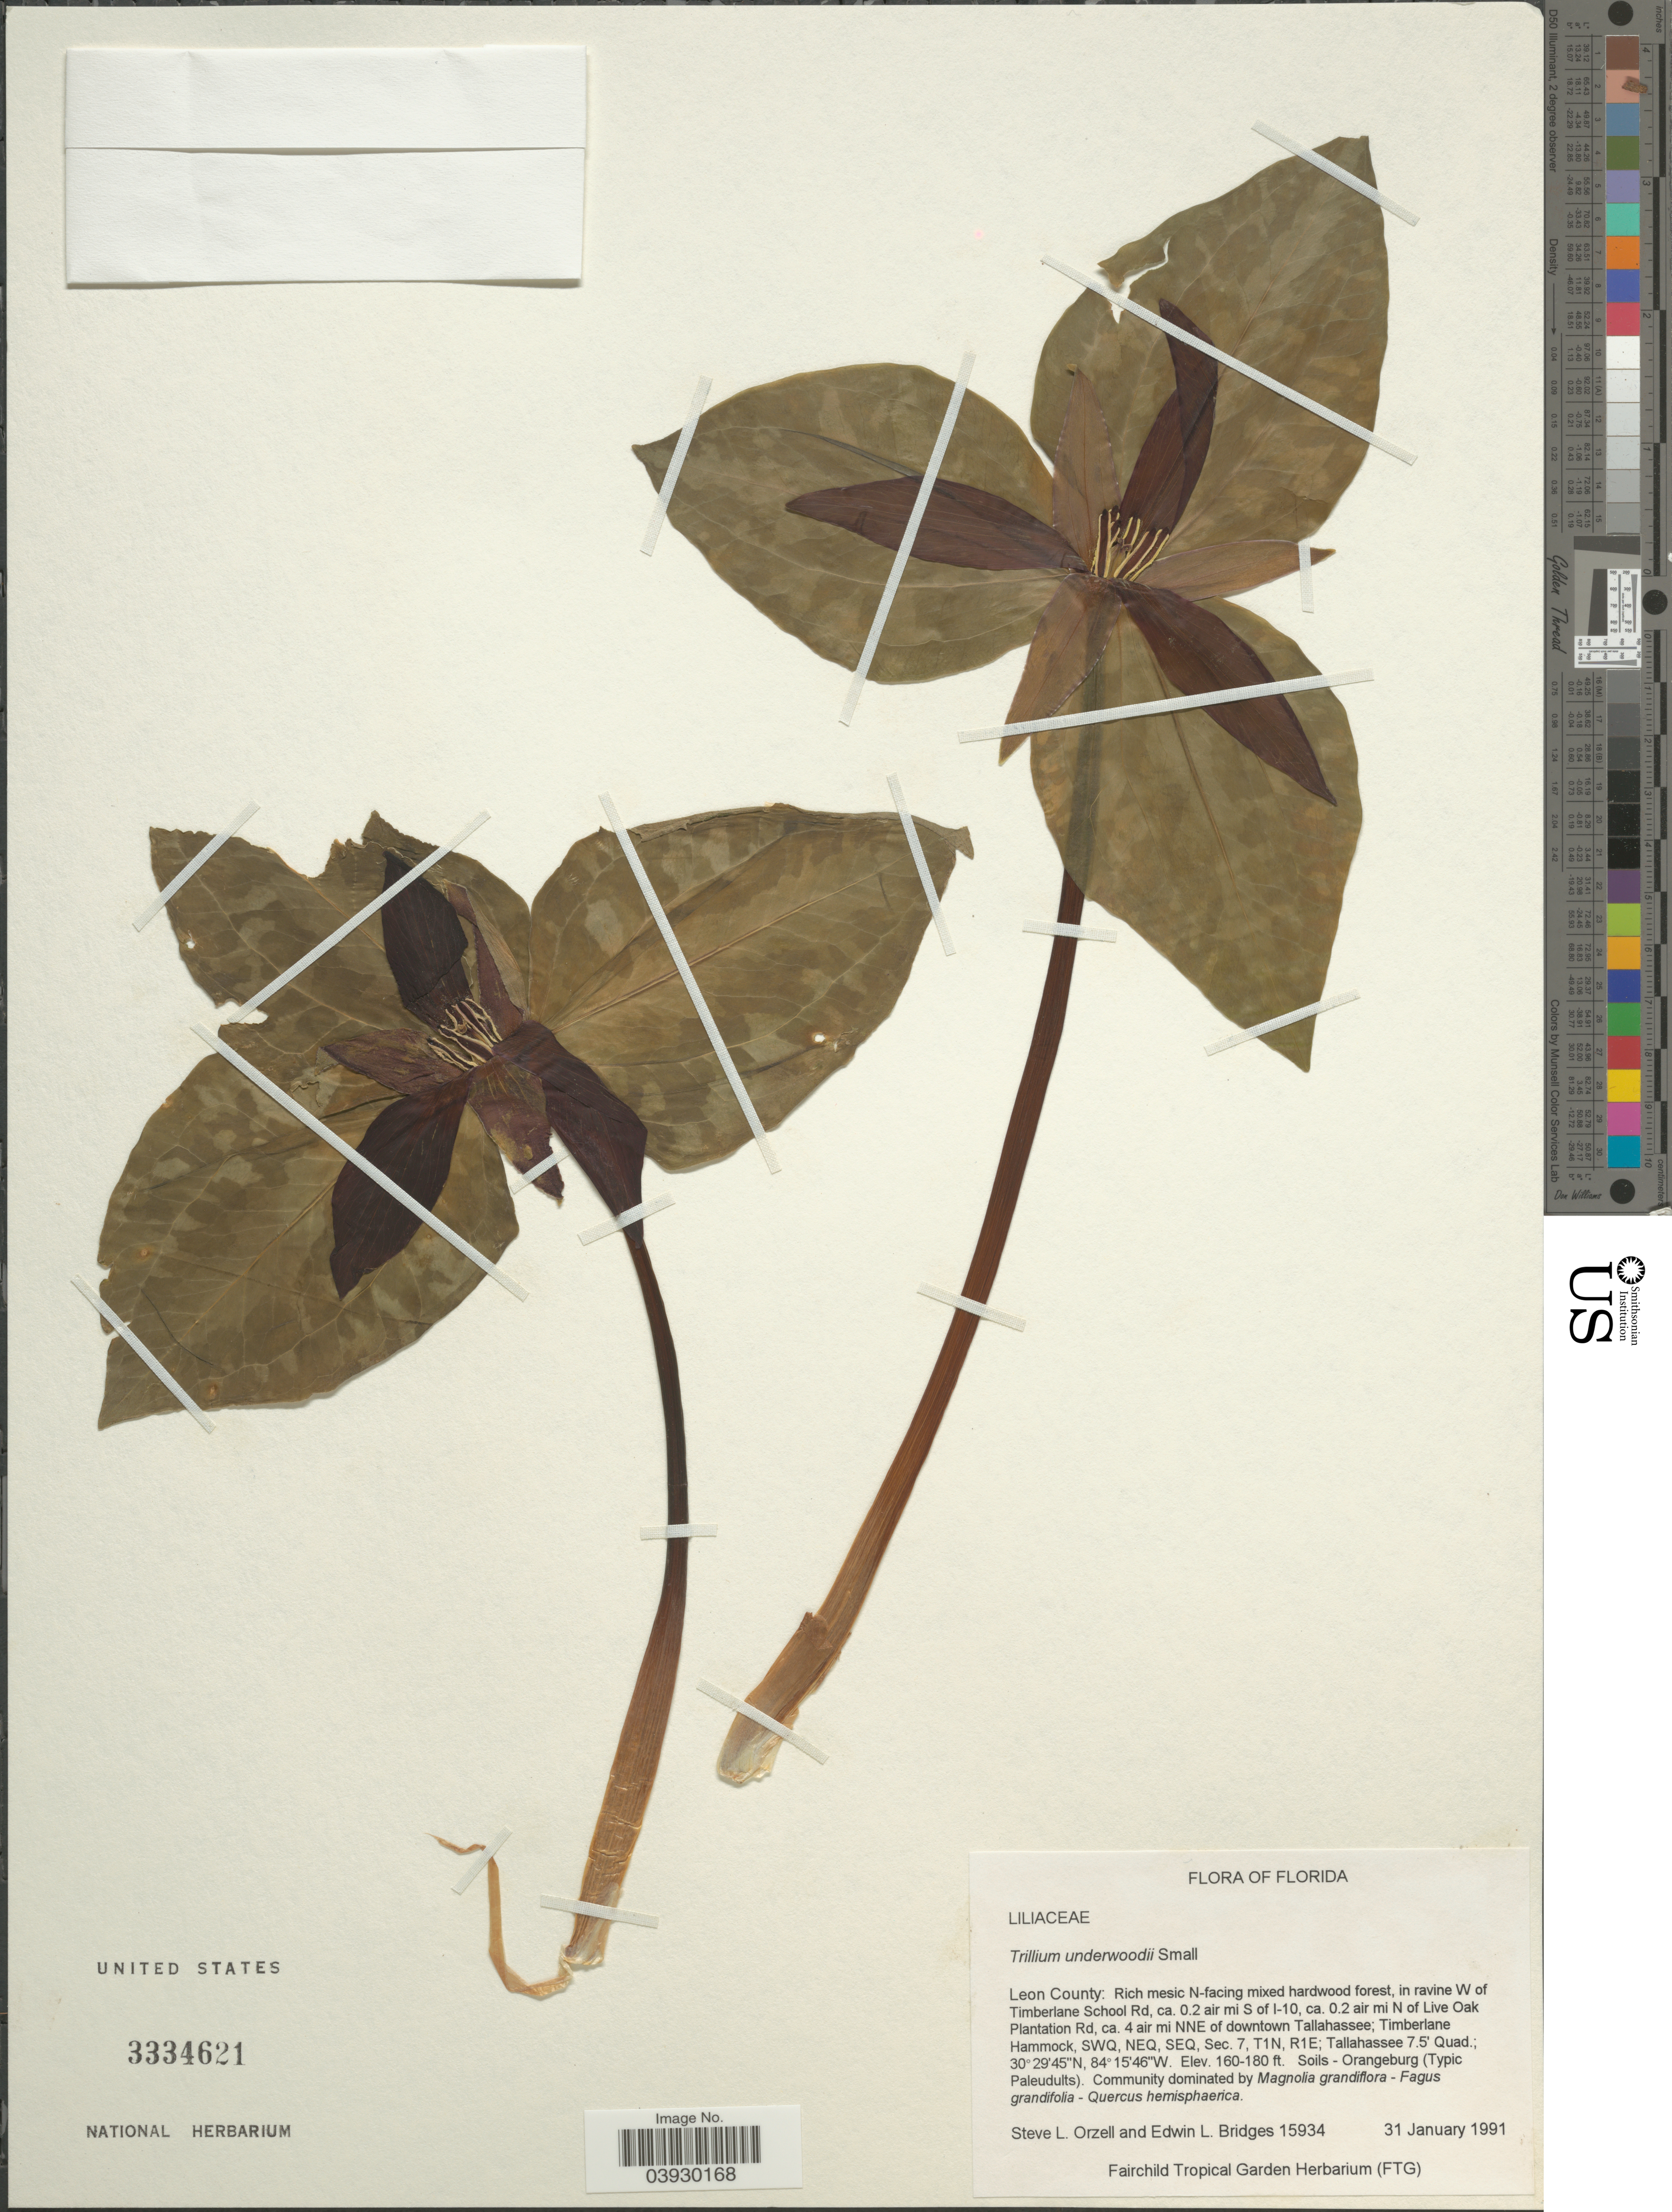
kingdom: Plantae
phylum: Tracheophyta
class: Liliopsida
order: Liliales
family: Melanthiaceae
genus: Trillium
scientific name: Trillium underwoodii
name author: Small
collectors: S. Orzell & E. Bridges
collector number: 15934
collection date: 1991-01-31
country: United States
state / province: Florida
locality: Leon County: Rich mesic N-facing mixed hardwood forest, in ravine W of Timberlane School Rd, ca. 0.2 air mi S of I-10, ca 0.2 air mi N of Live Oak Plantation Rd, ca. 4 air mi NNE of downtown Tallahassee; Timberlane Hammock, SWQ, NEQ, Sec.7, T1N, R1E; Tallahassee 7.5' Quad.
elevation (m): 49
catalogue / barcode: US 3334621